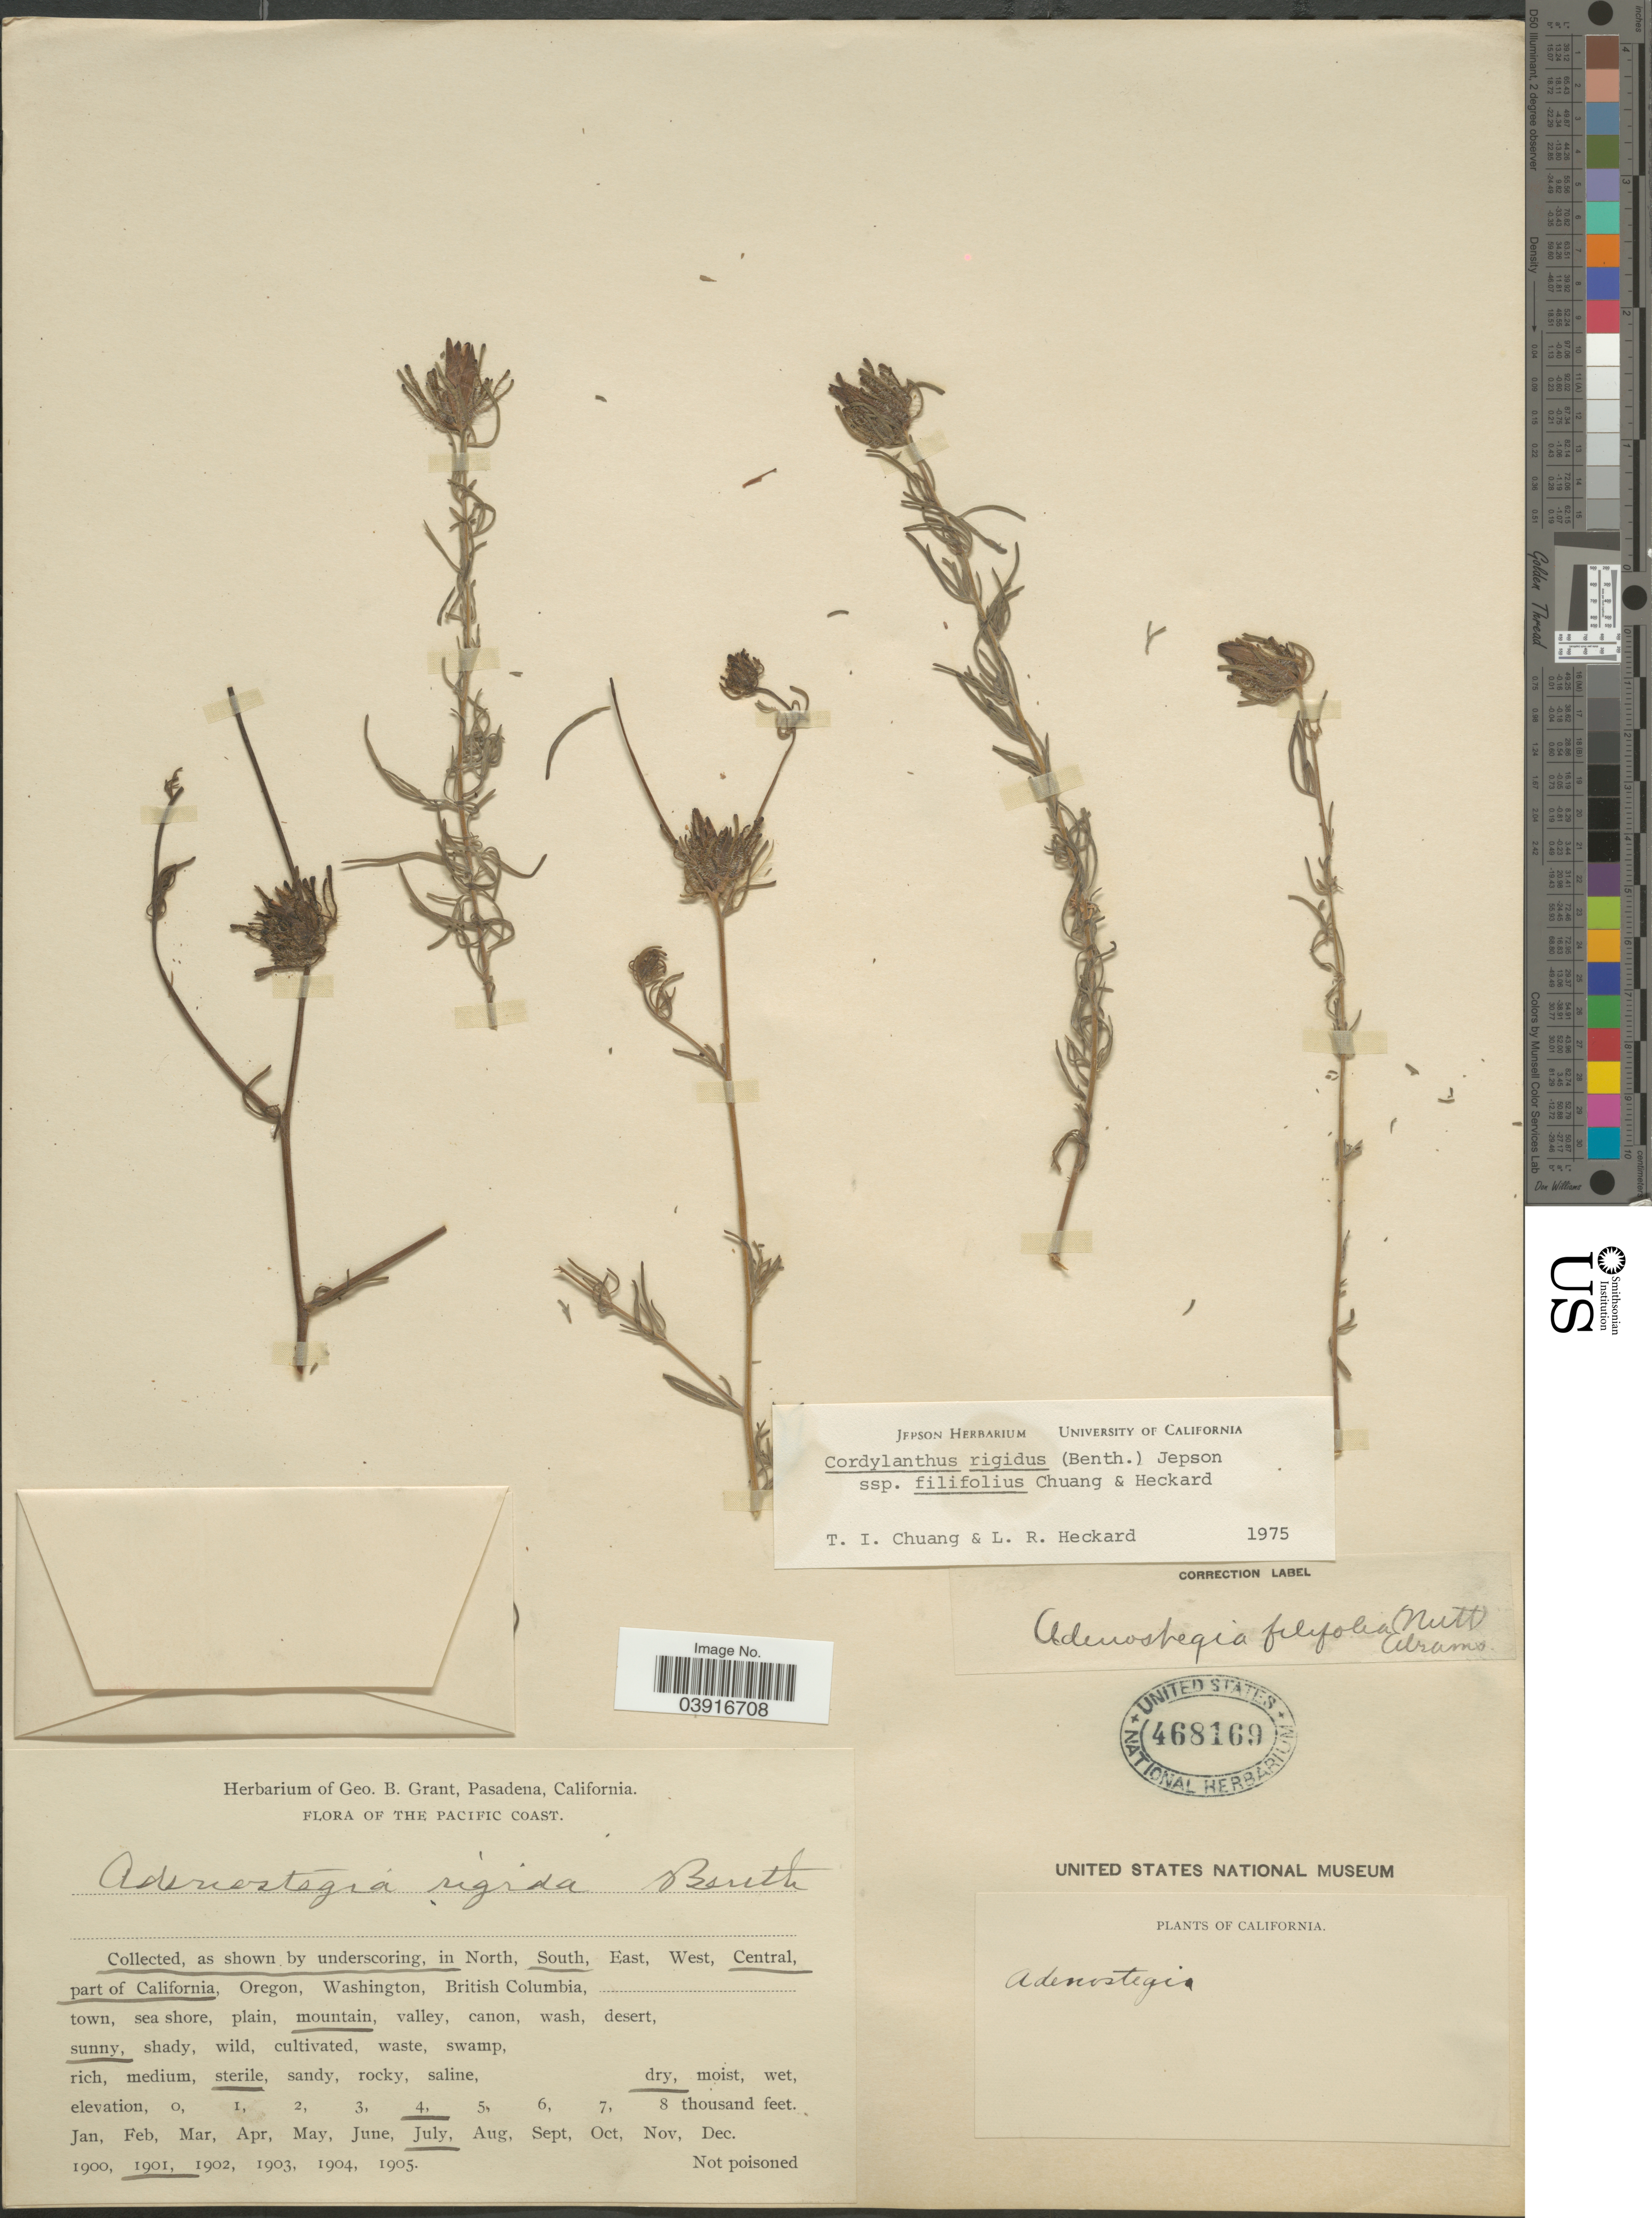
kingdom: Plantae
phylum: Tracheophyta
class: Magnoliopsida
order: Lamiales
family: Orobanchaceae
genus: Cordylanthus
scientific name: Cordylanthus rigidus subsp. filifolius T.I. Chuang & Heckard, ined.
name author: T.I. Chuang & Heckard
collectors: ex herb. Geo. B. Grant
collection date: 1901-07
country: United States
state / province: California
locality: Pacific Coast. South Central part of California.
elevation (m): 1219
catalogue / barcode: US 468169